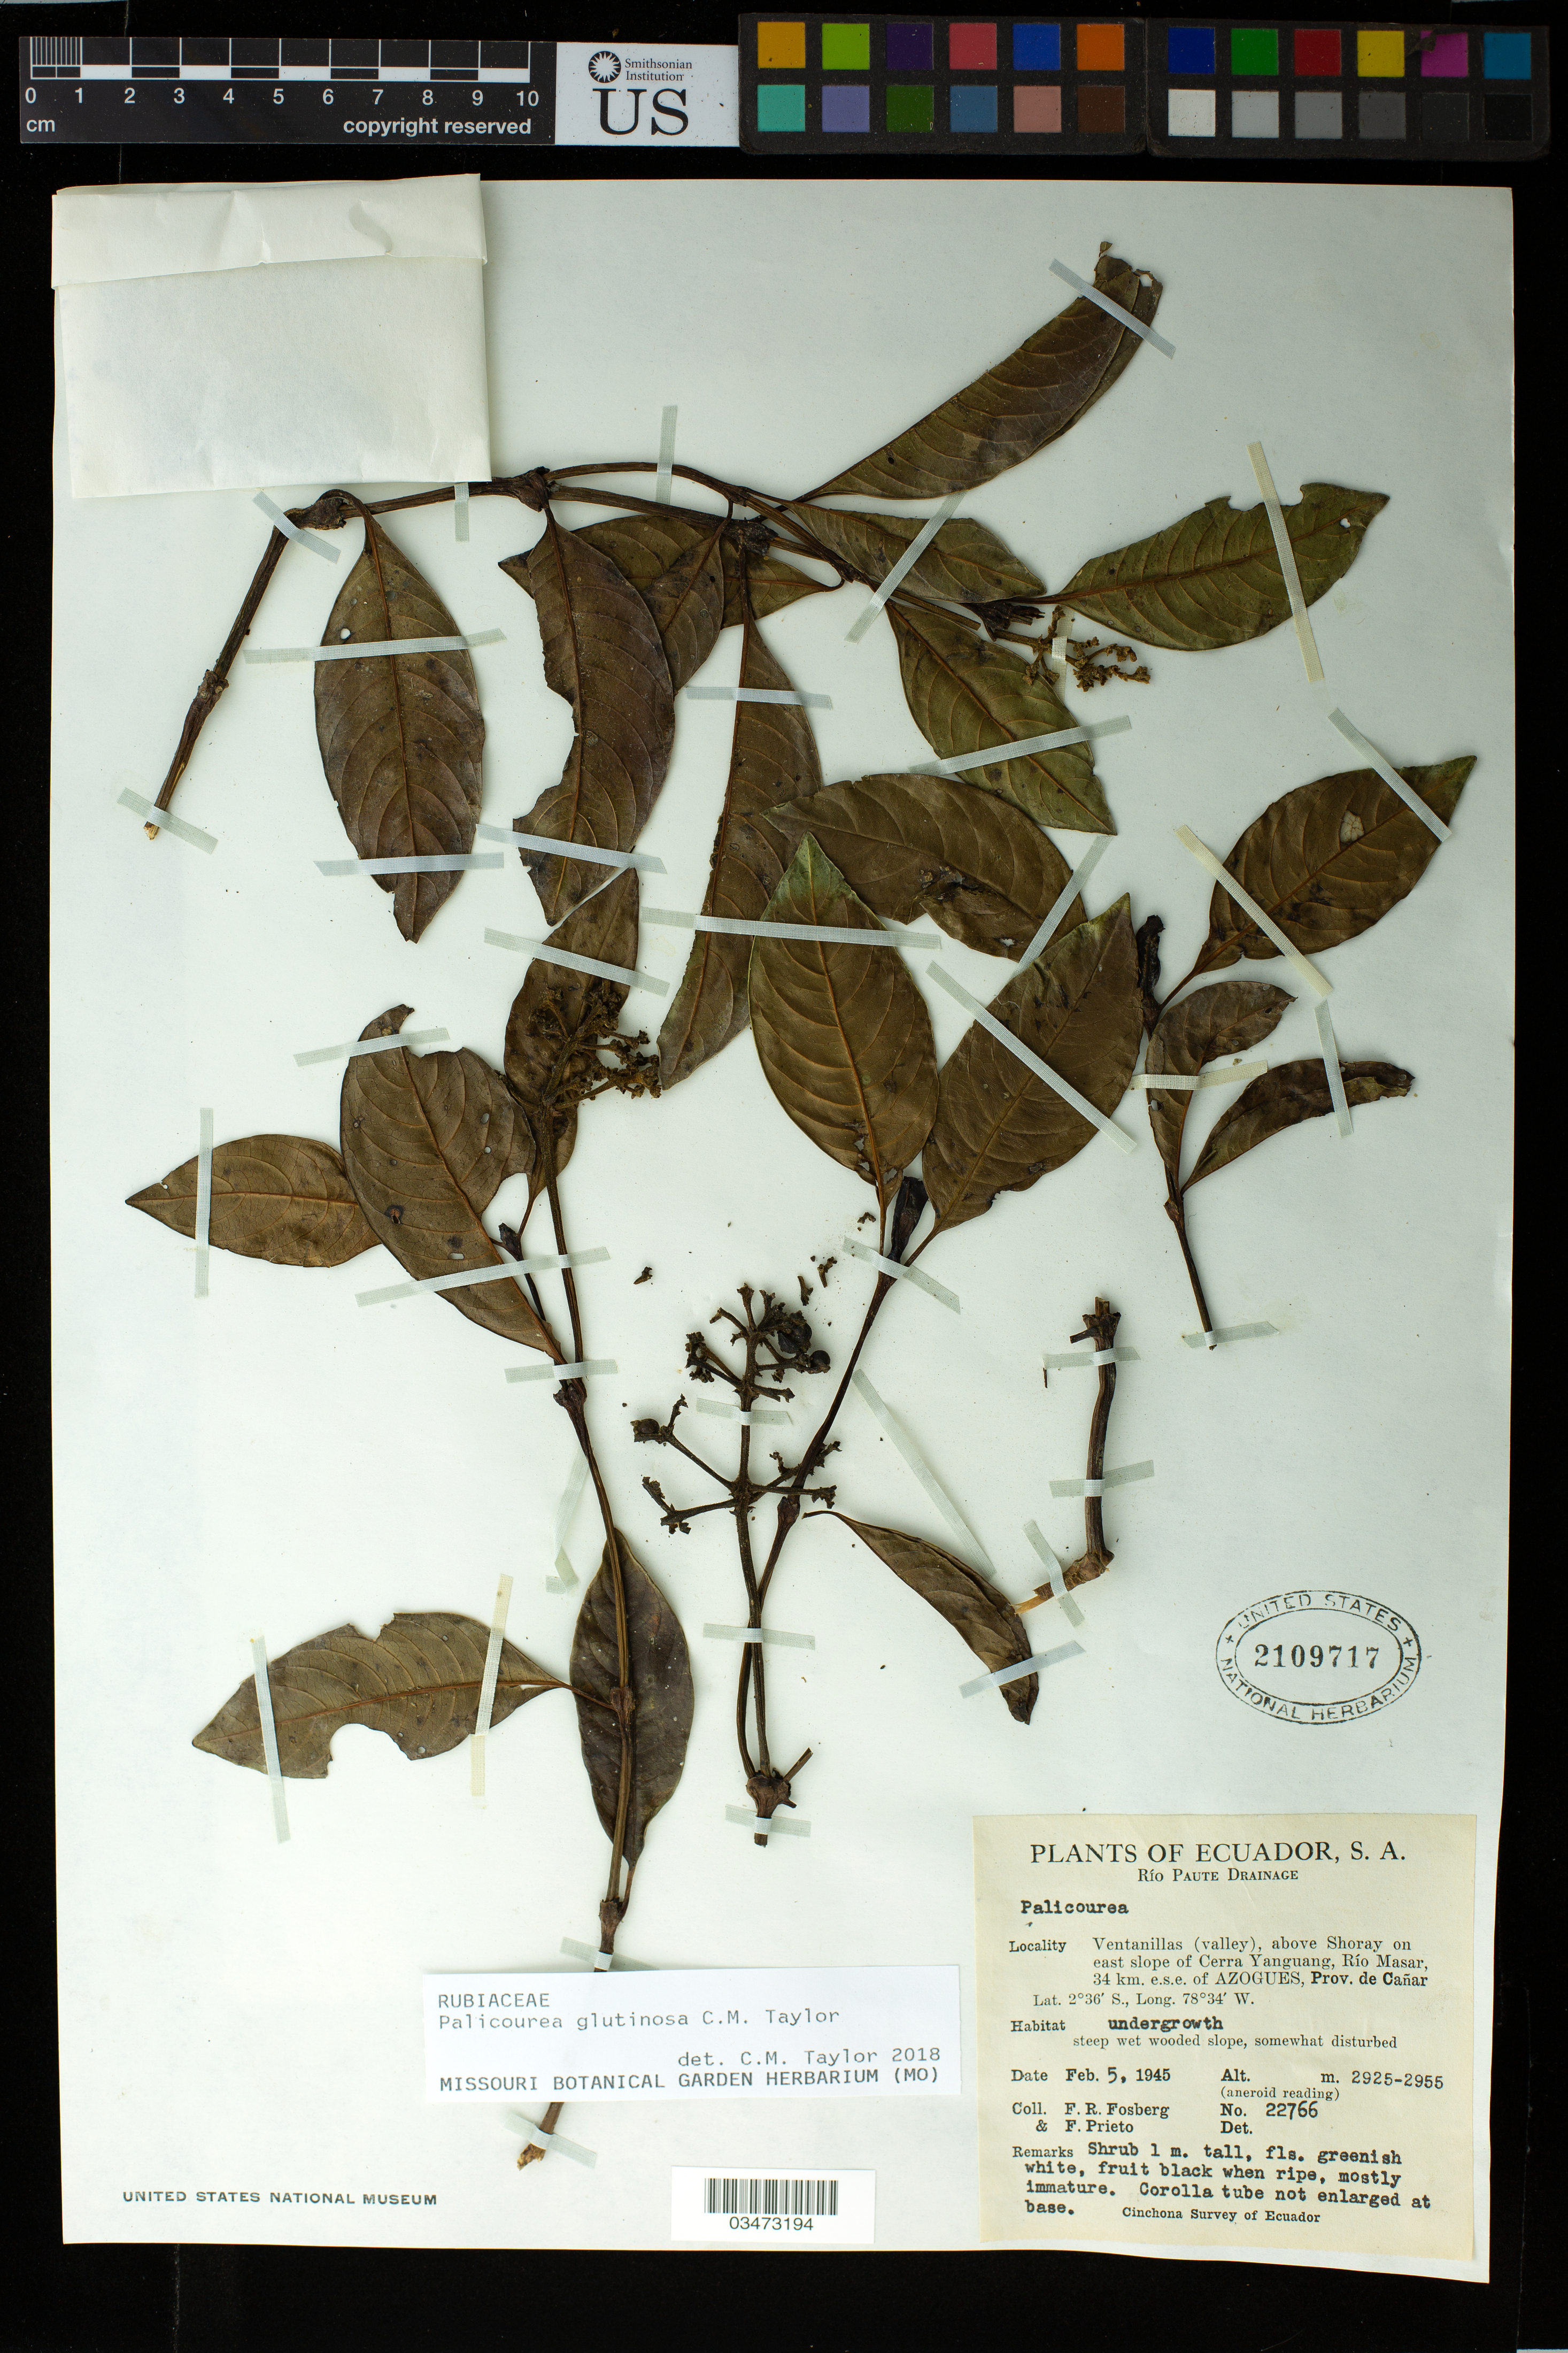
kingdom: Plantae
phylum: Tracheophyta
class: Magnoliopsida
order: Gentianales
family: Rubiaceae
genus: Palicourea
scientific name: Palicourea glutinosa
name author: C.M. Taylor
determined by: Taylor, Charlotte M.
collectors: F. R. Fosberg & F. Prieto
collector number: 22766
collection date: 1945-02-05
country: Ecuador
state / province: Cañar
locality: Río Paute Drainage, Ventanillas (valley), above Shoray on east slope of Cerra Yanguang, Río Masar, 34 km. e.s.e of Azogues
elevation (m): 2925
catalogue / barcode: US 2109717